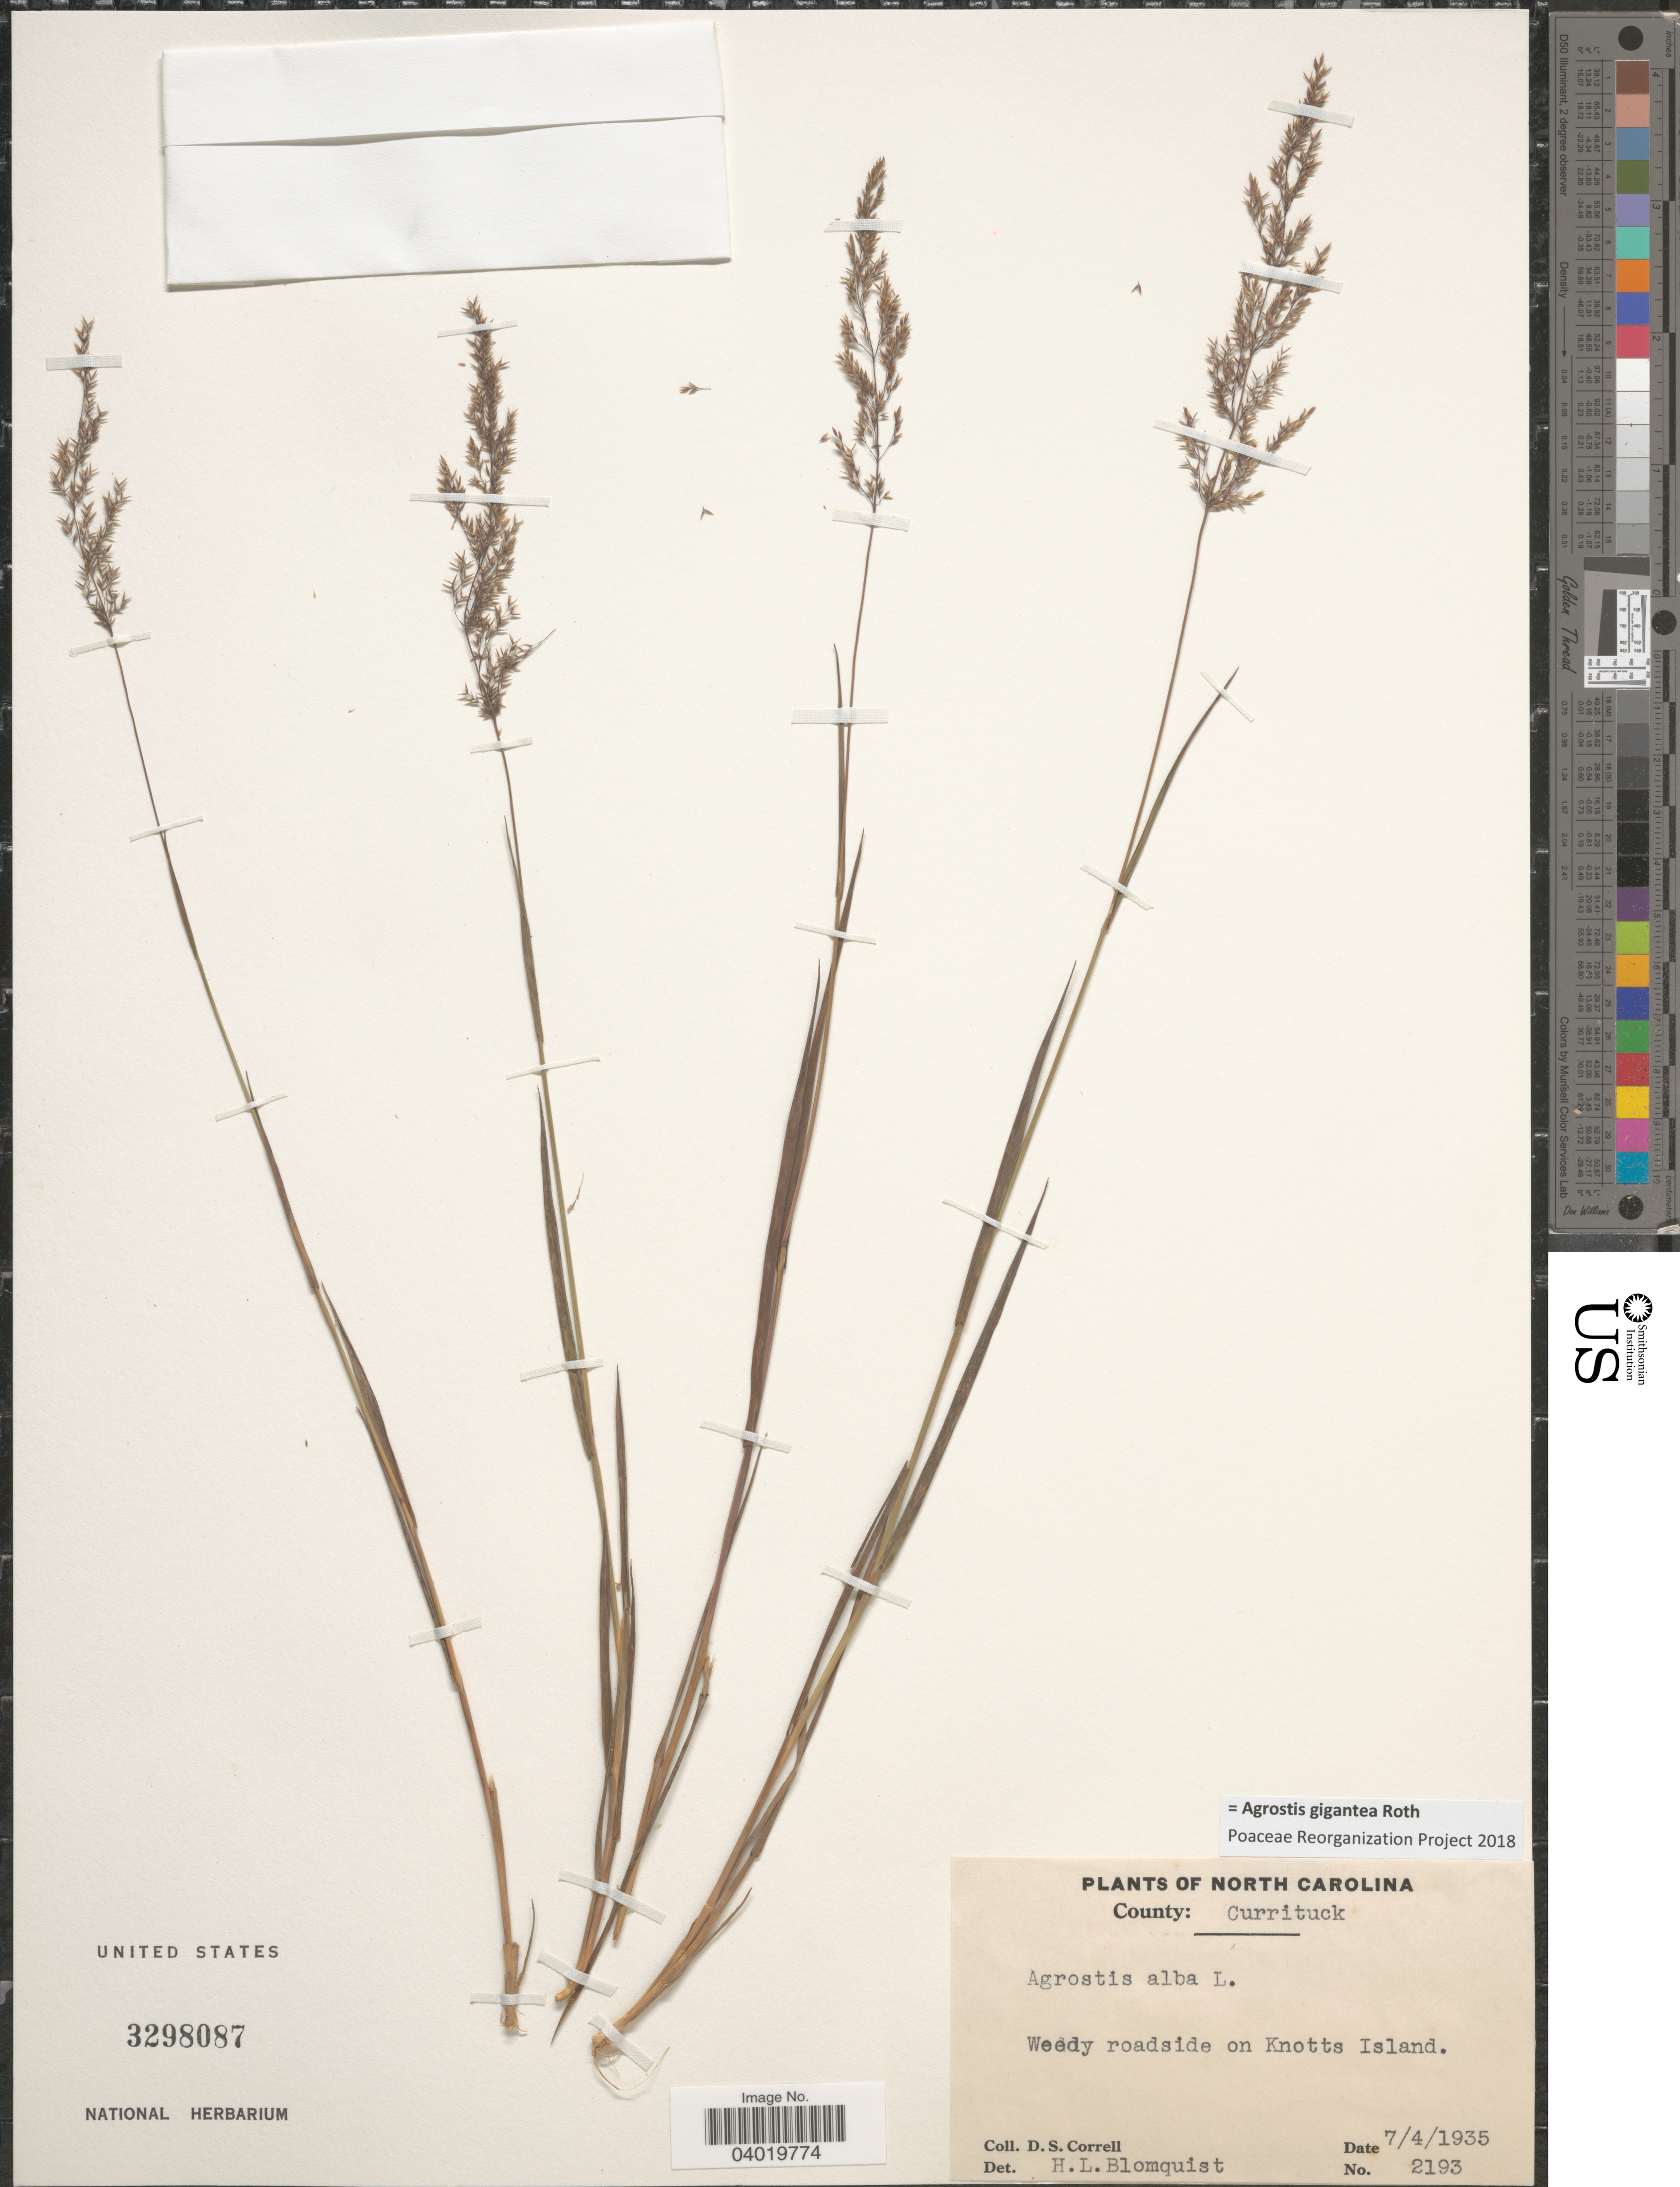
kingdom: Plantae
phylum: Tracheophyta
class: Liliopsida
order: Poales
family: Poaceae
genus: Agrostis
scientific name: Agrostis gigantea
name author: Roth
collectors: D. S. Correll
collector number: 2193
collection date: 1935-07-04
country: United States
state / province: North Carolina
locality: County: Currituck. Weedy roadside on Knotts Island.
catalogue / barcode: US 3298087